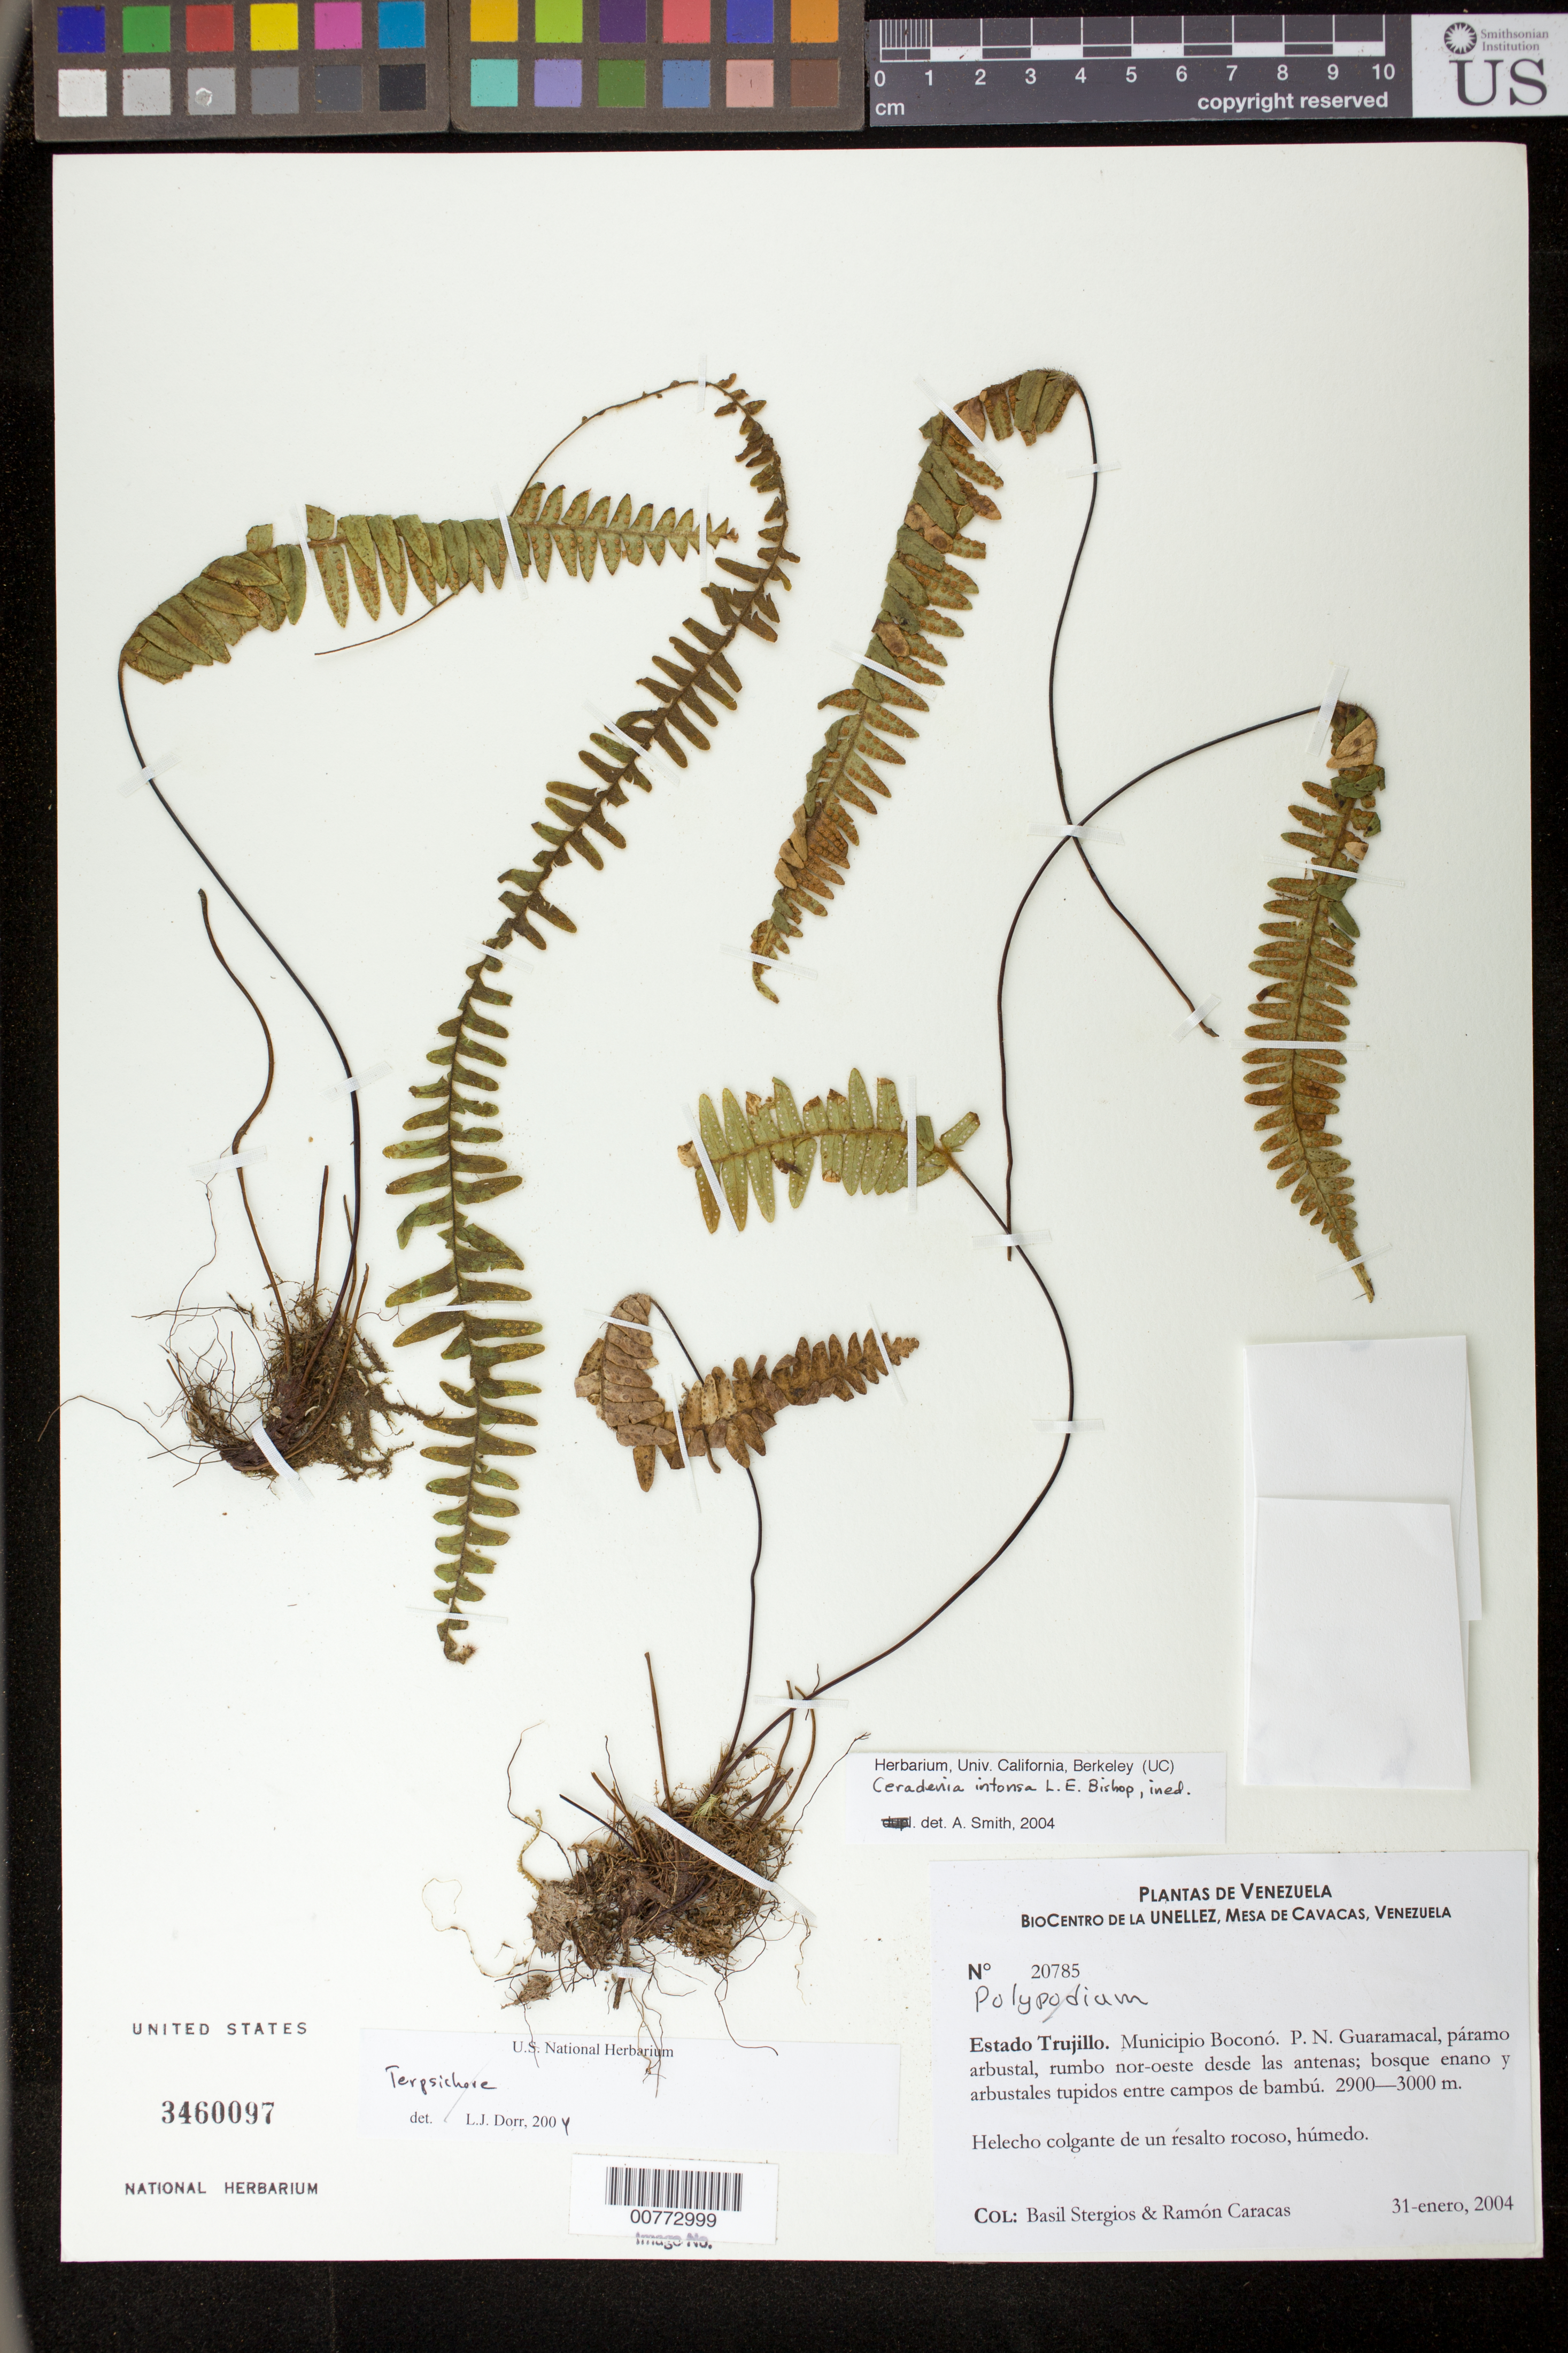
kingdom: Plantae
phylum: Tracheophyta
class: Polypodiopsida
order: Polypodiales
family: Polypodiaceae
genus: Ceradenia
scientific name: Ceradenia intonsa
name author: L.E. Bishop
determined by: Smith, Alan R., (UC)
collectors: B. G. Stergios & R. Caracas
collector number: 20785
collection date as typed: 31 Jan 2004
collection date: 2004-01-31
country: Venezuela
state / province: Trujillo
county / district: Boconó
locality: Parque Nacional Guaramacal, rumbo NE desde las antenas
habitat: Páramo arbustal.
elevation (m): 2900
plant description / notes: PORT, US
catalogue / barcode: US 3460097